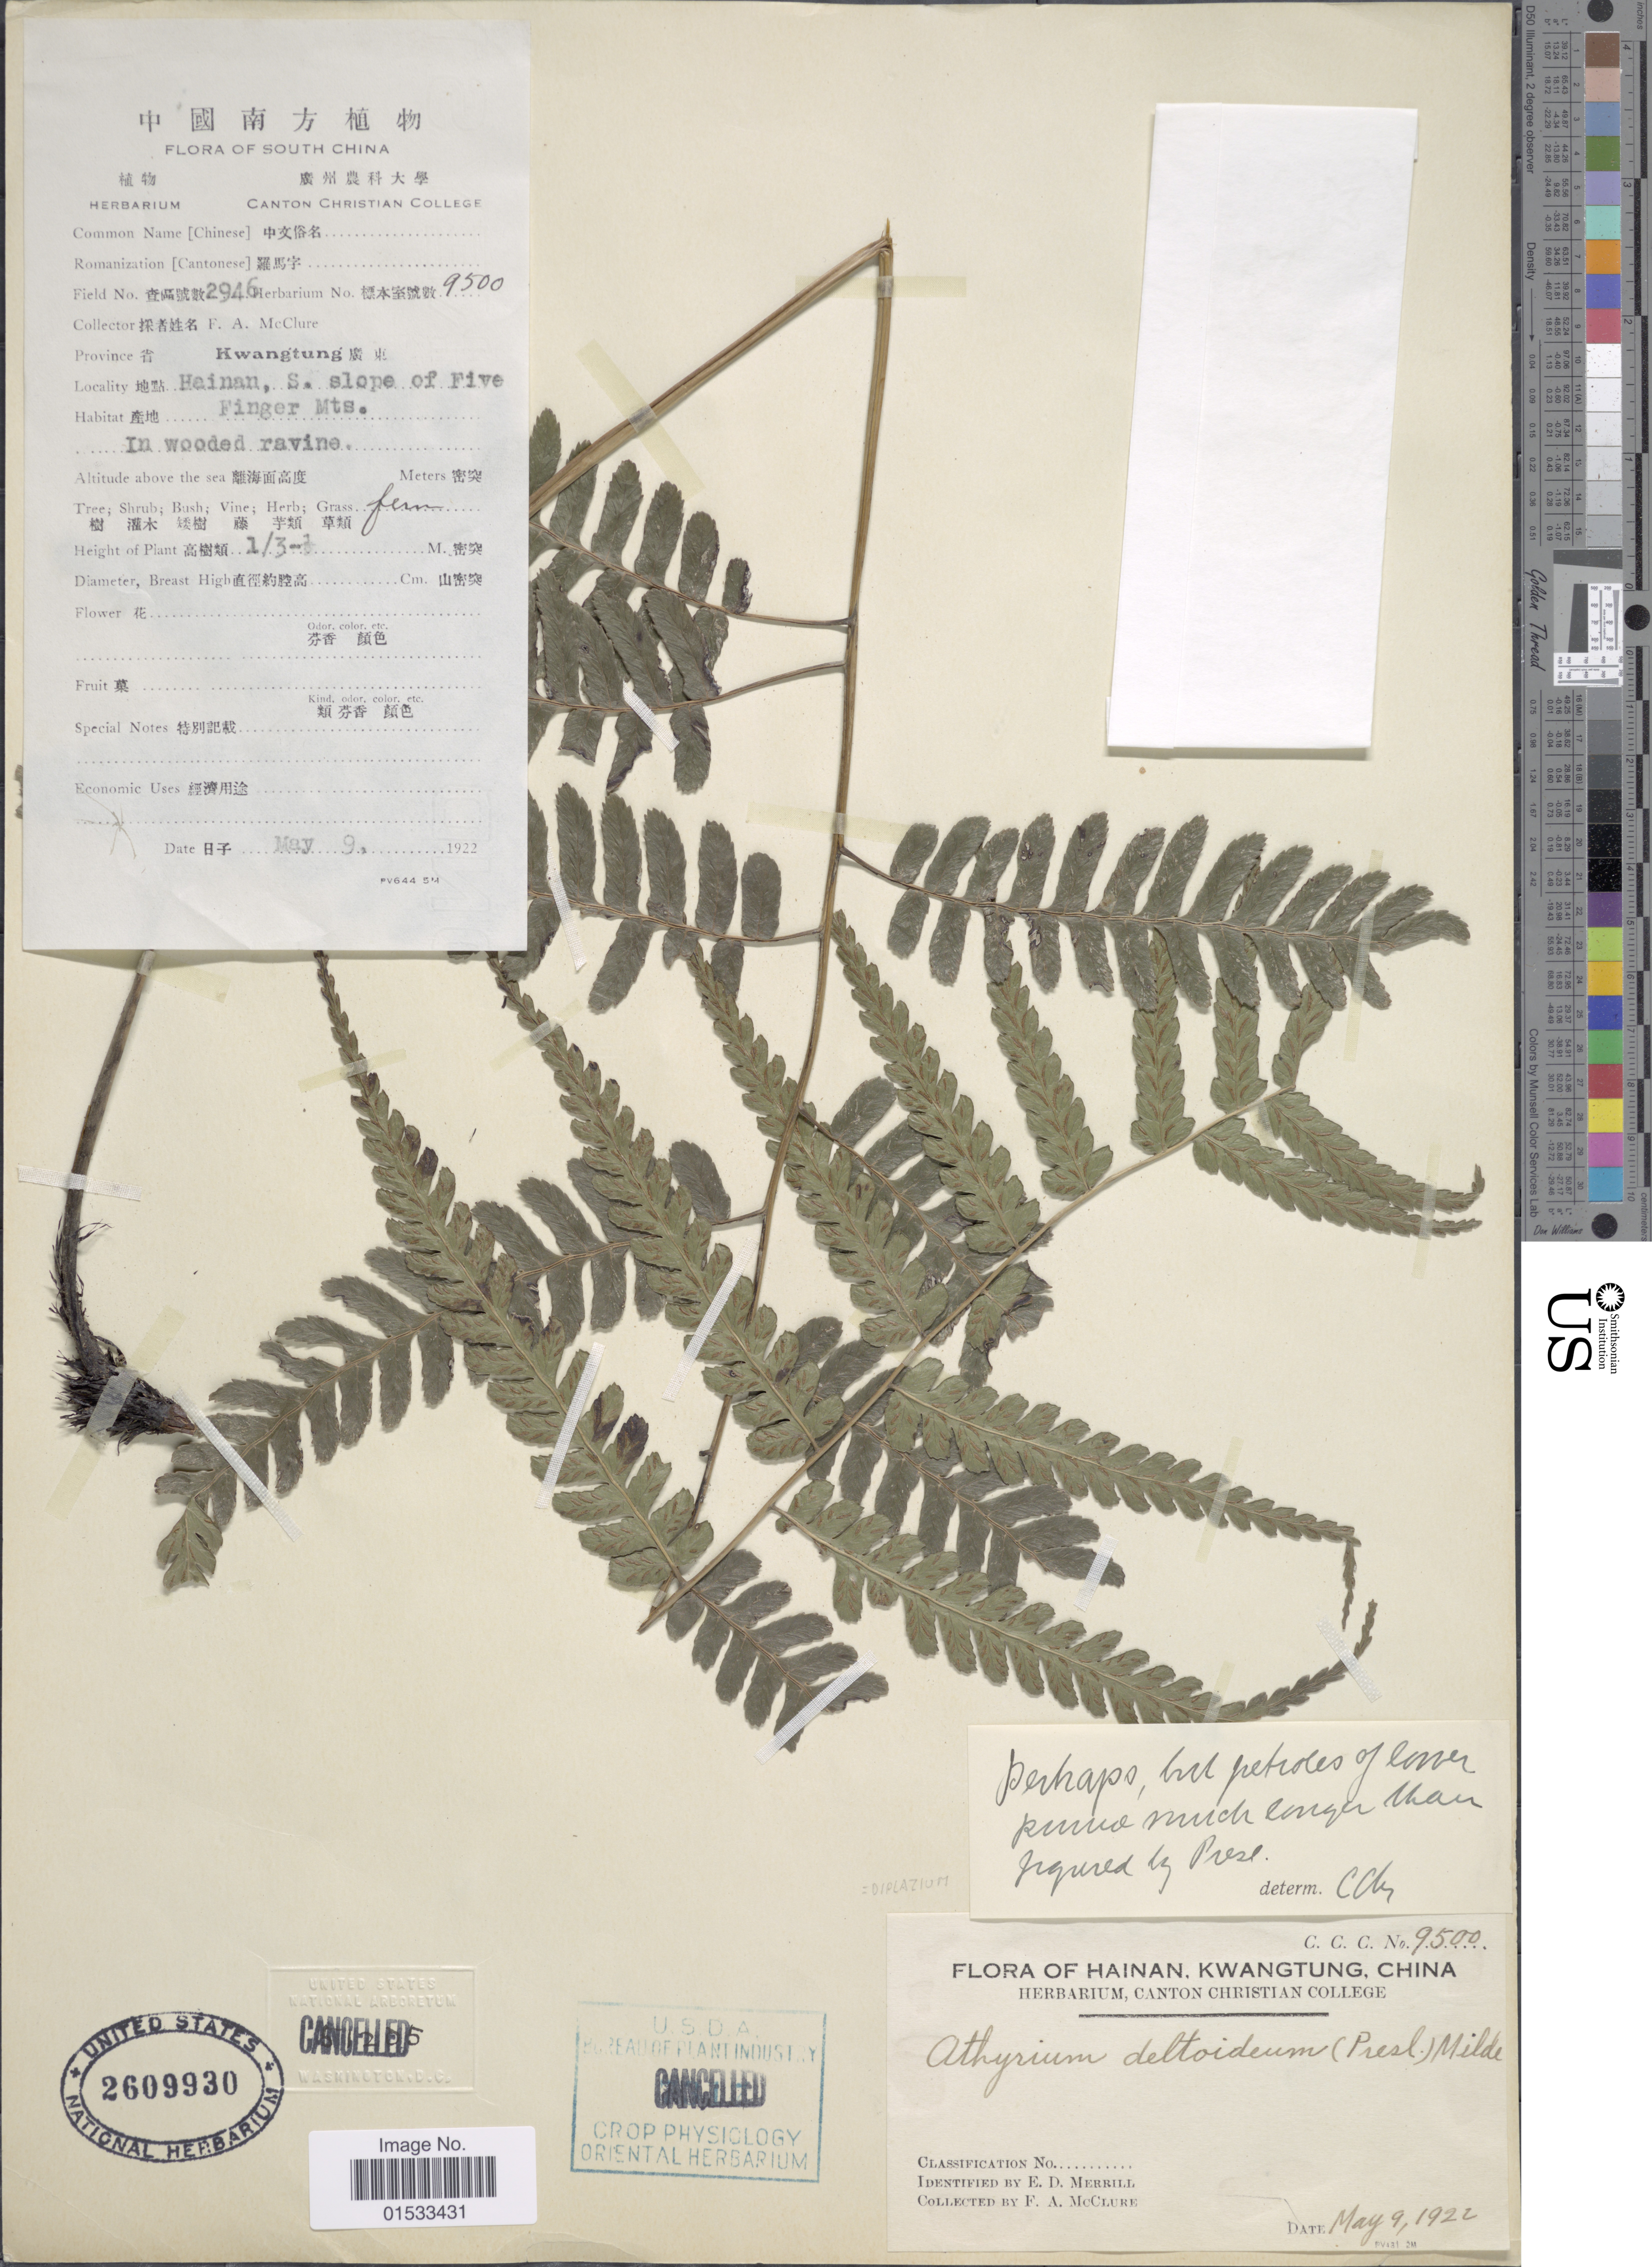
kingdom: Plantae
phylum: Tracheophyta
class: Polypodiopsida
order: Polypodiales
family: Athyriaceae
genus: Diplazium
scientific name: Diplazium deltoideum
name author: (C. Presl) C. Presl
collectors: F. A. McClure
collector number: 2946/9500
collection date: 1922-05-09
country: China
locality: Kwangtung, Hainan, S. slope of Five Finger Mts.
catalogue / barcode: US 2609930